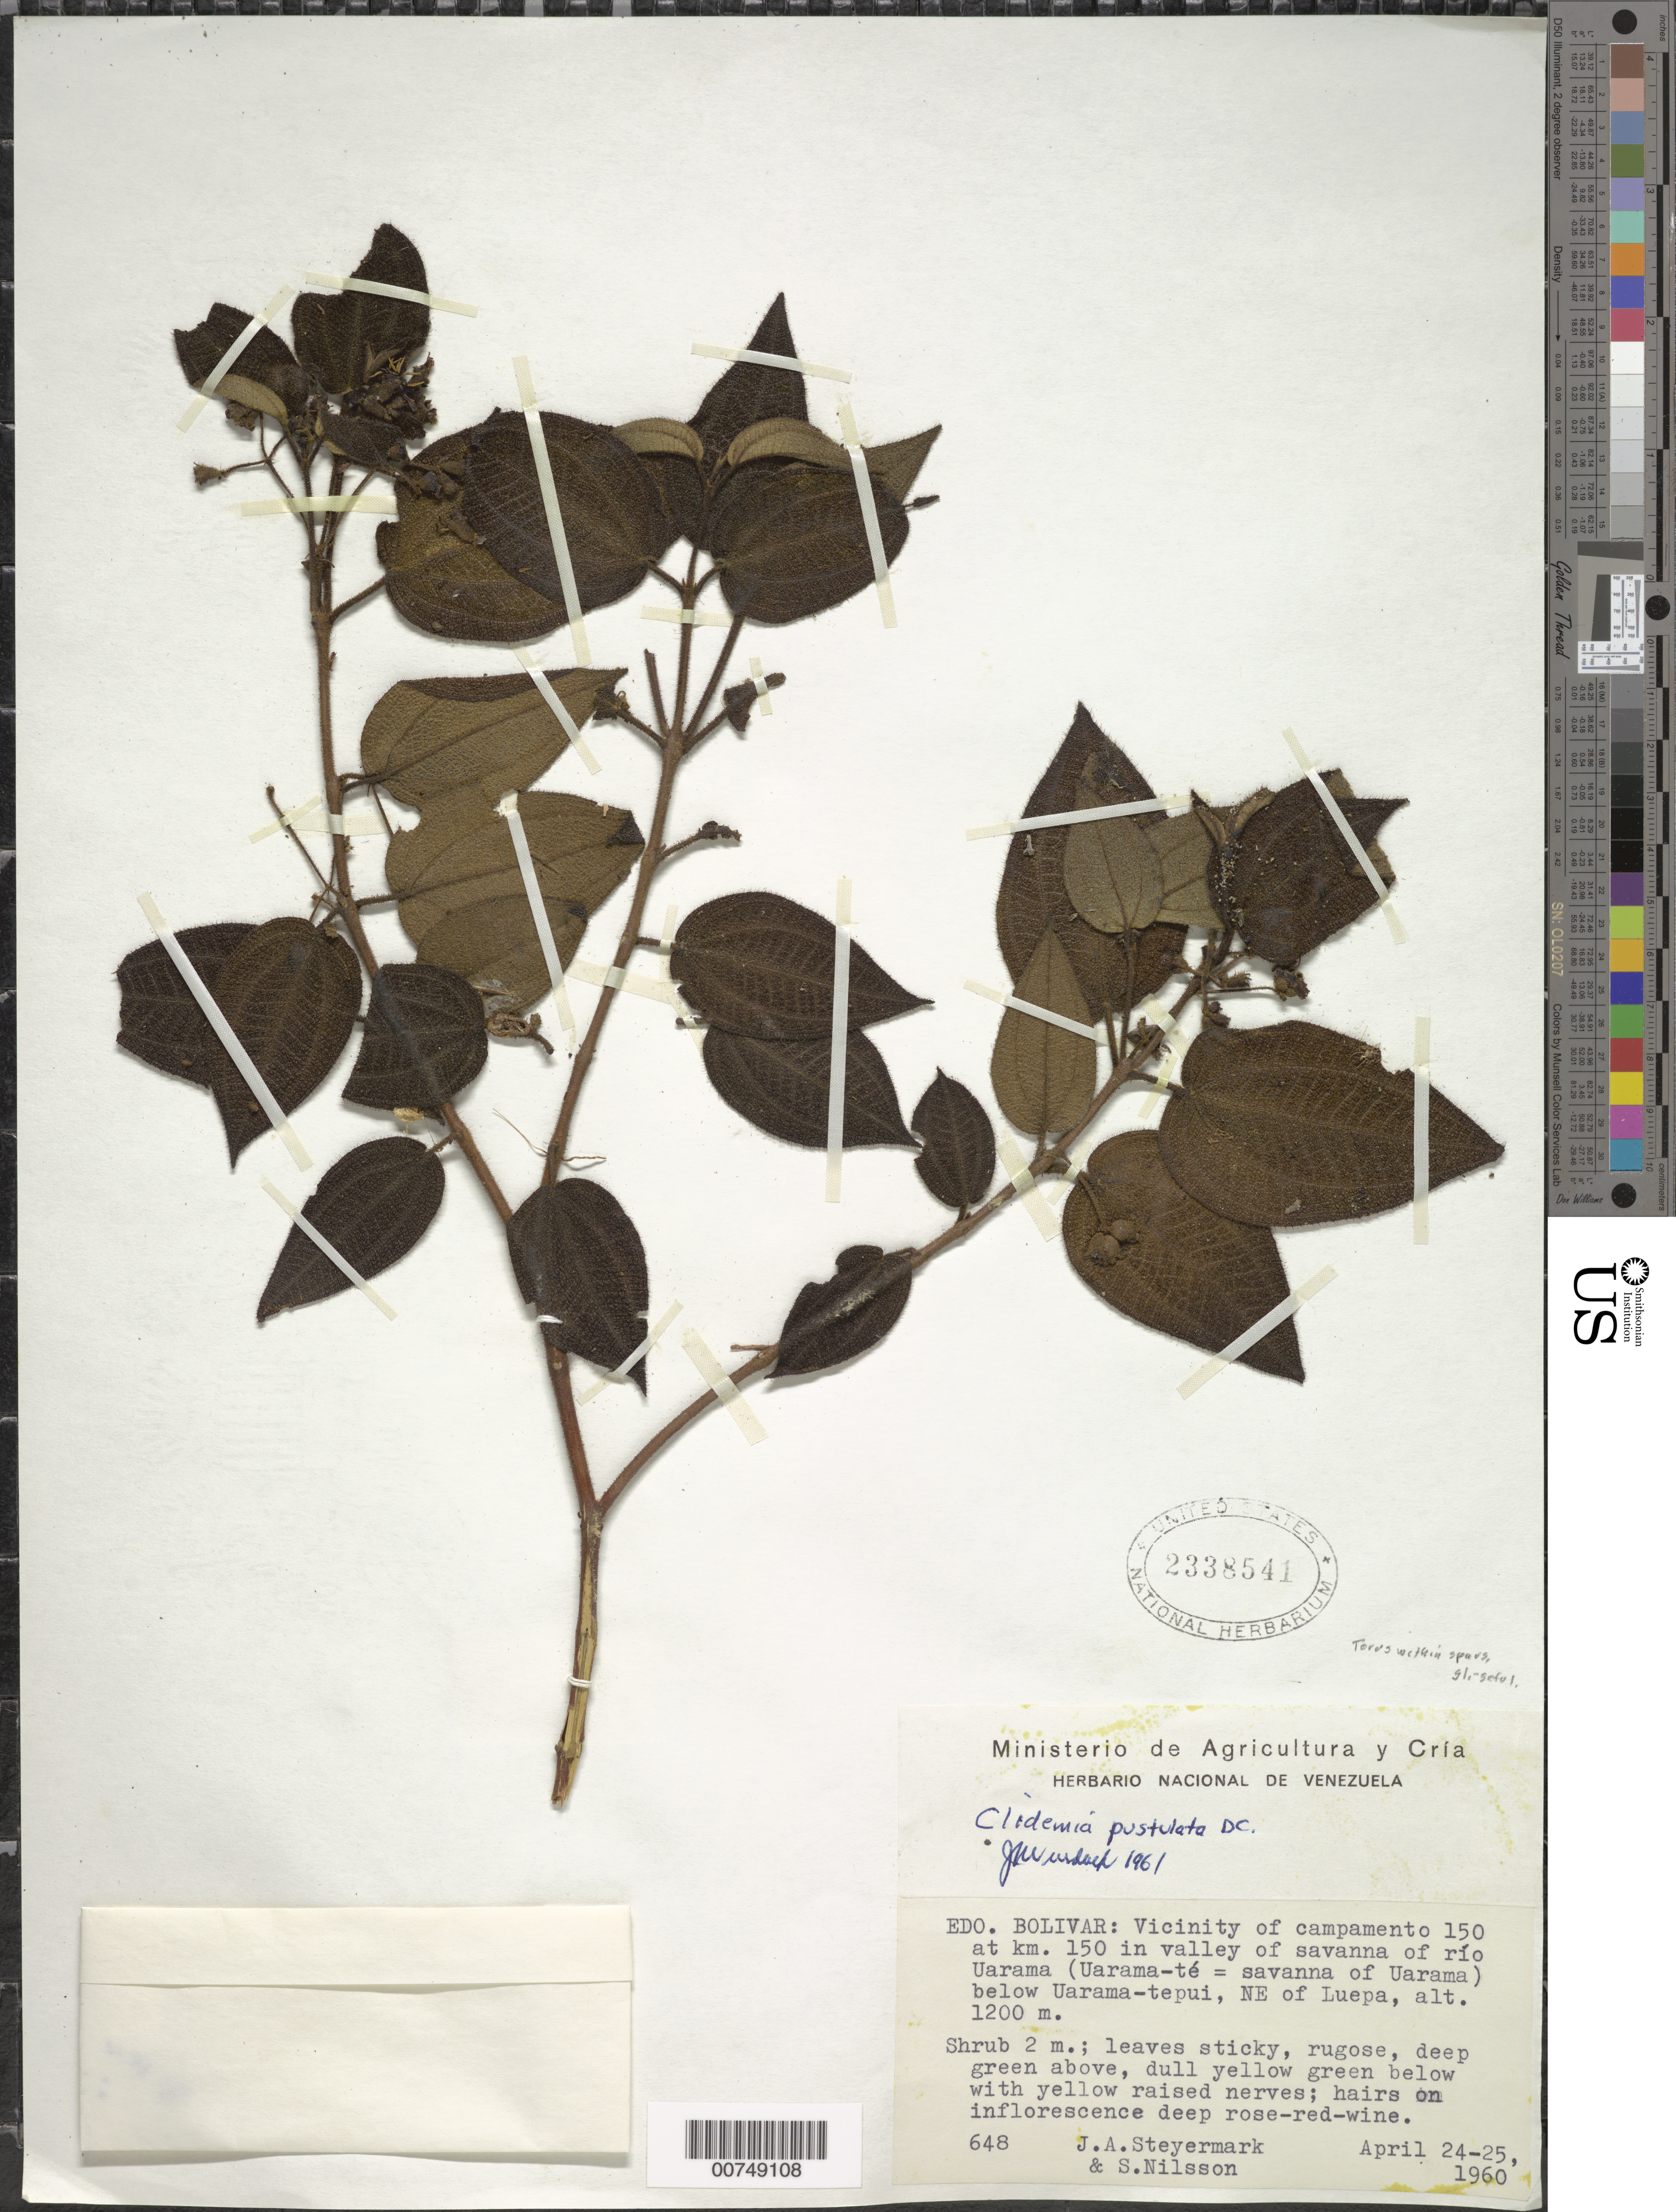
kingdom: Plantae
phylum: Tracheophyta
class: Magnoliopsida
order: Myrtales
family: Melastomataceae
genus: Clidemia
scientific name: Clidemia pustulata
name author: DC.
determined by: Wurdack, John J., (US), US (UNITED STATES)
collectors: J. Steyermark & S. Nilsson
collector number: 60 648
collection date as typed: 24-Apr-60 to 25-Apr-60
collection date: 1960-04-24/1960-04-25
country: Venezuela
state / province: Bolívar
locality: Río Uarama, below Uarama-tepuí, NE of Luepa, vic. of road campamento 150 at km 150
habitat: Savanna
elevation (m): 1200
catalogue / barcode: US 2338541